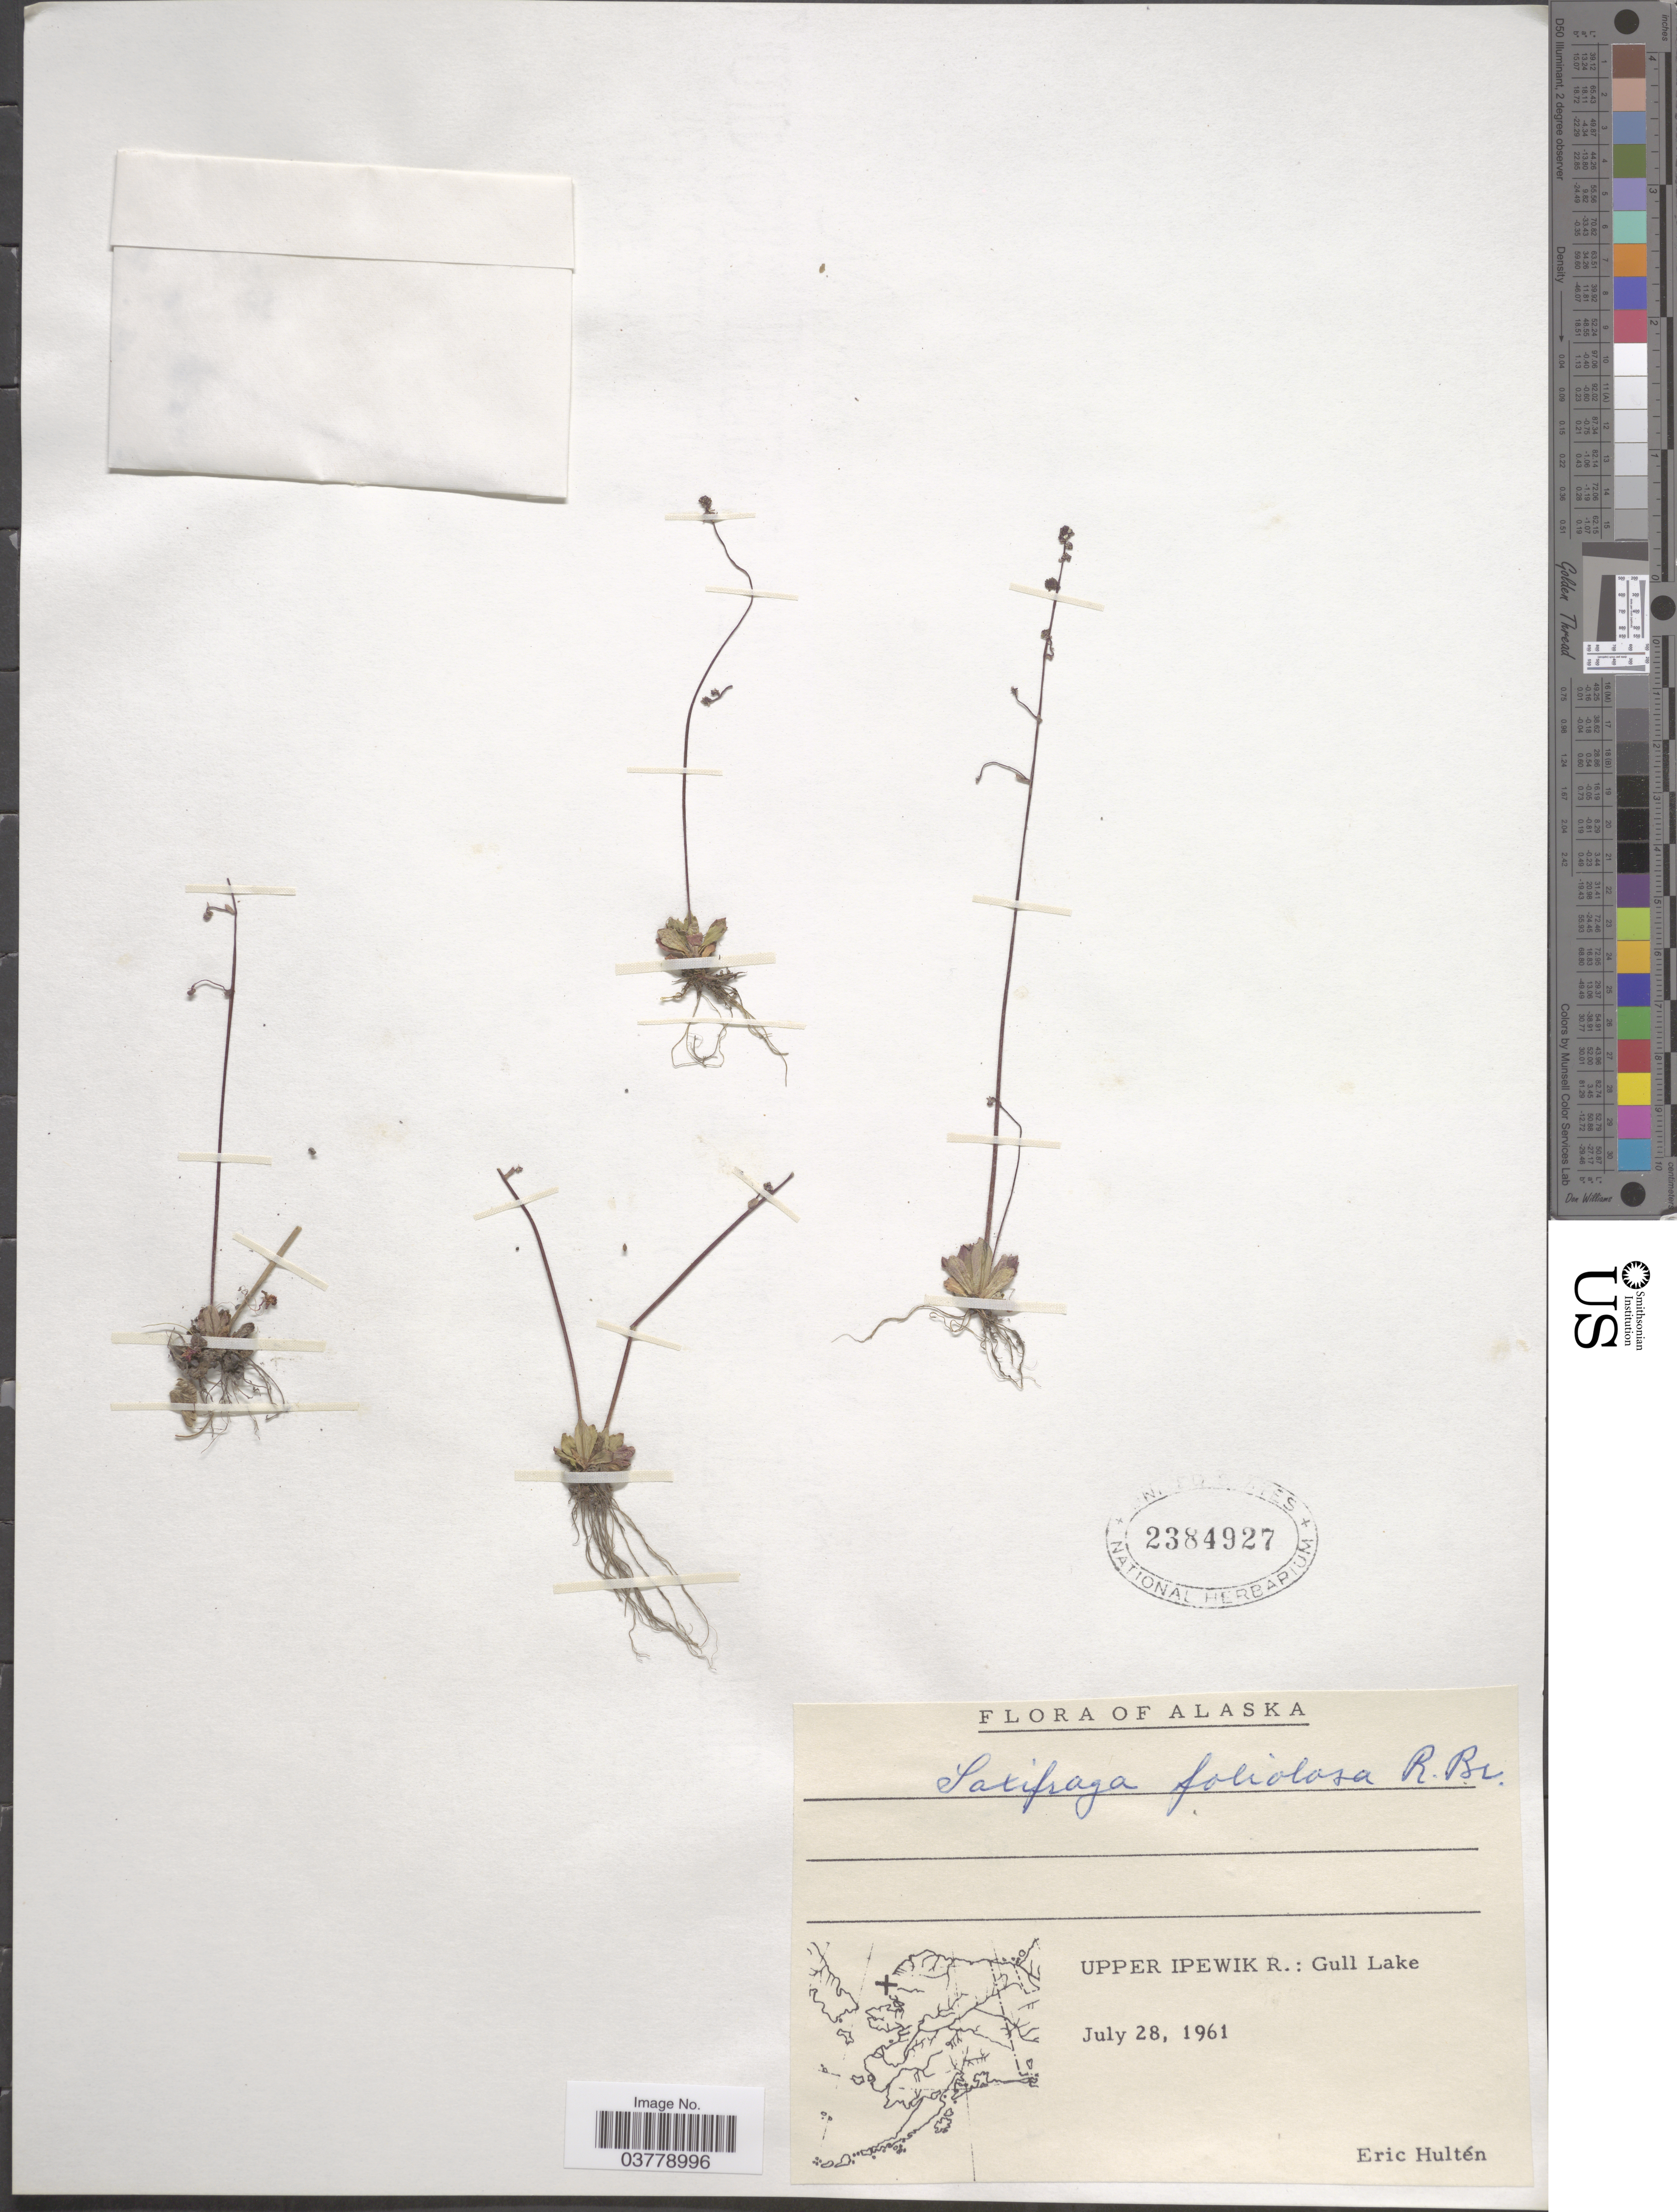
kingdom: Plantae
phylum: Tracheophyta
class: Magnoliopsida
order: Saxifragales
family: Saxifragaceae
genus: Micranthes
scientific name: Micranthes foliolosa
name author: (R. Br.) Gornall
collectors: E. G. Hultén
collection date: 1961-07-28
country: United States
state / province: Alaska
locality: Upper Ipewik R.: Gull Lake.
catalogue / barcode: US 2384927